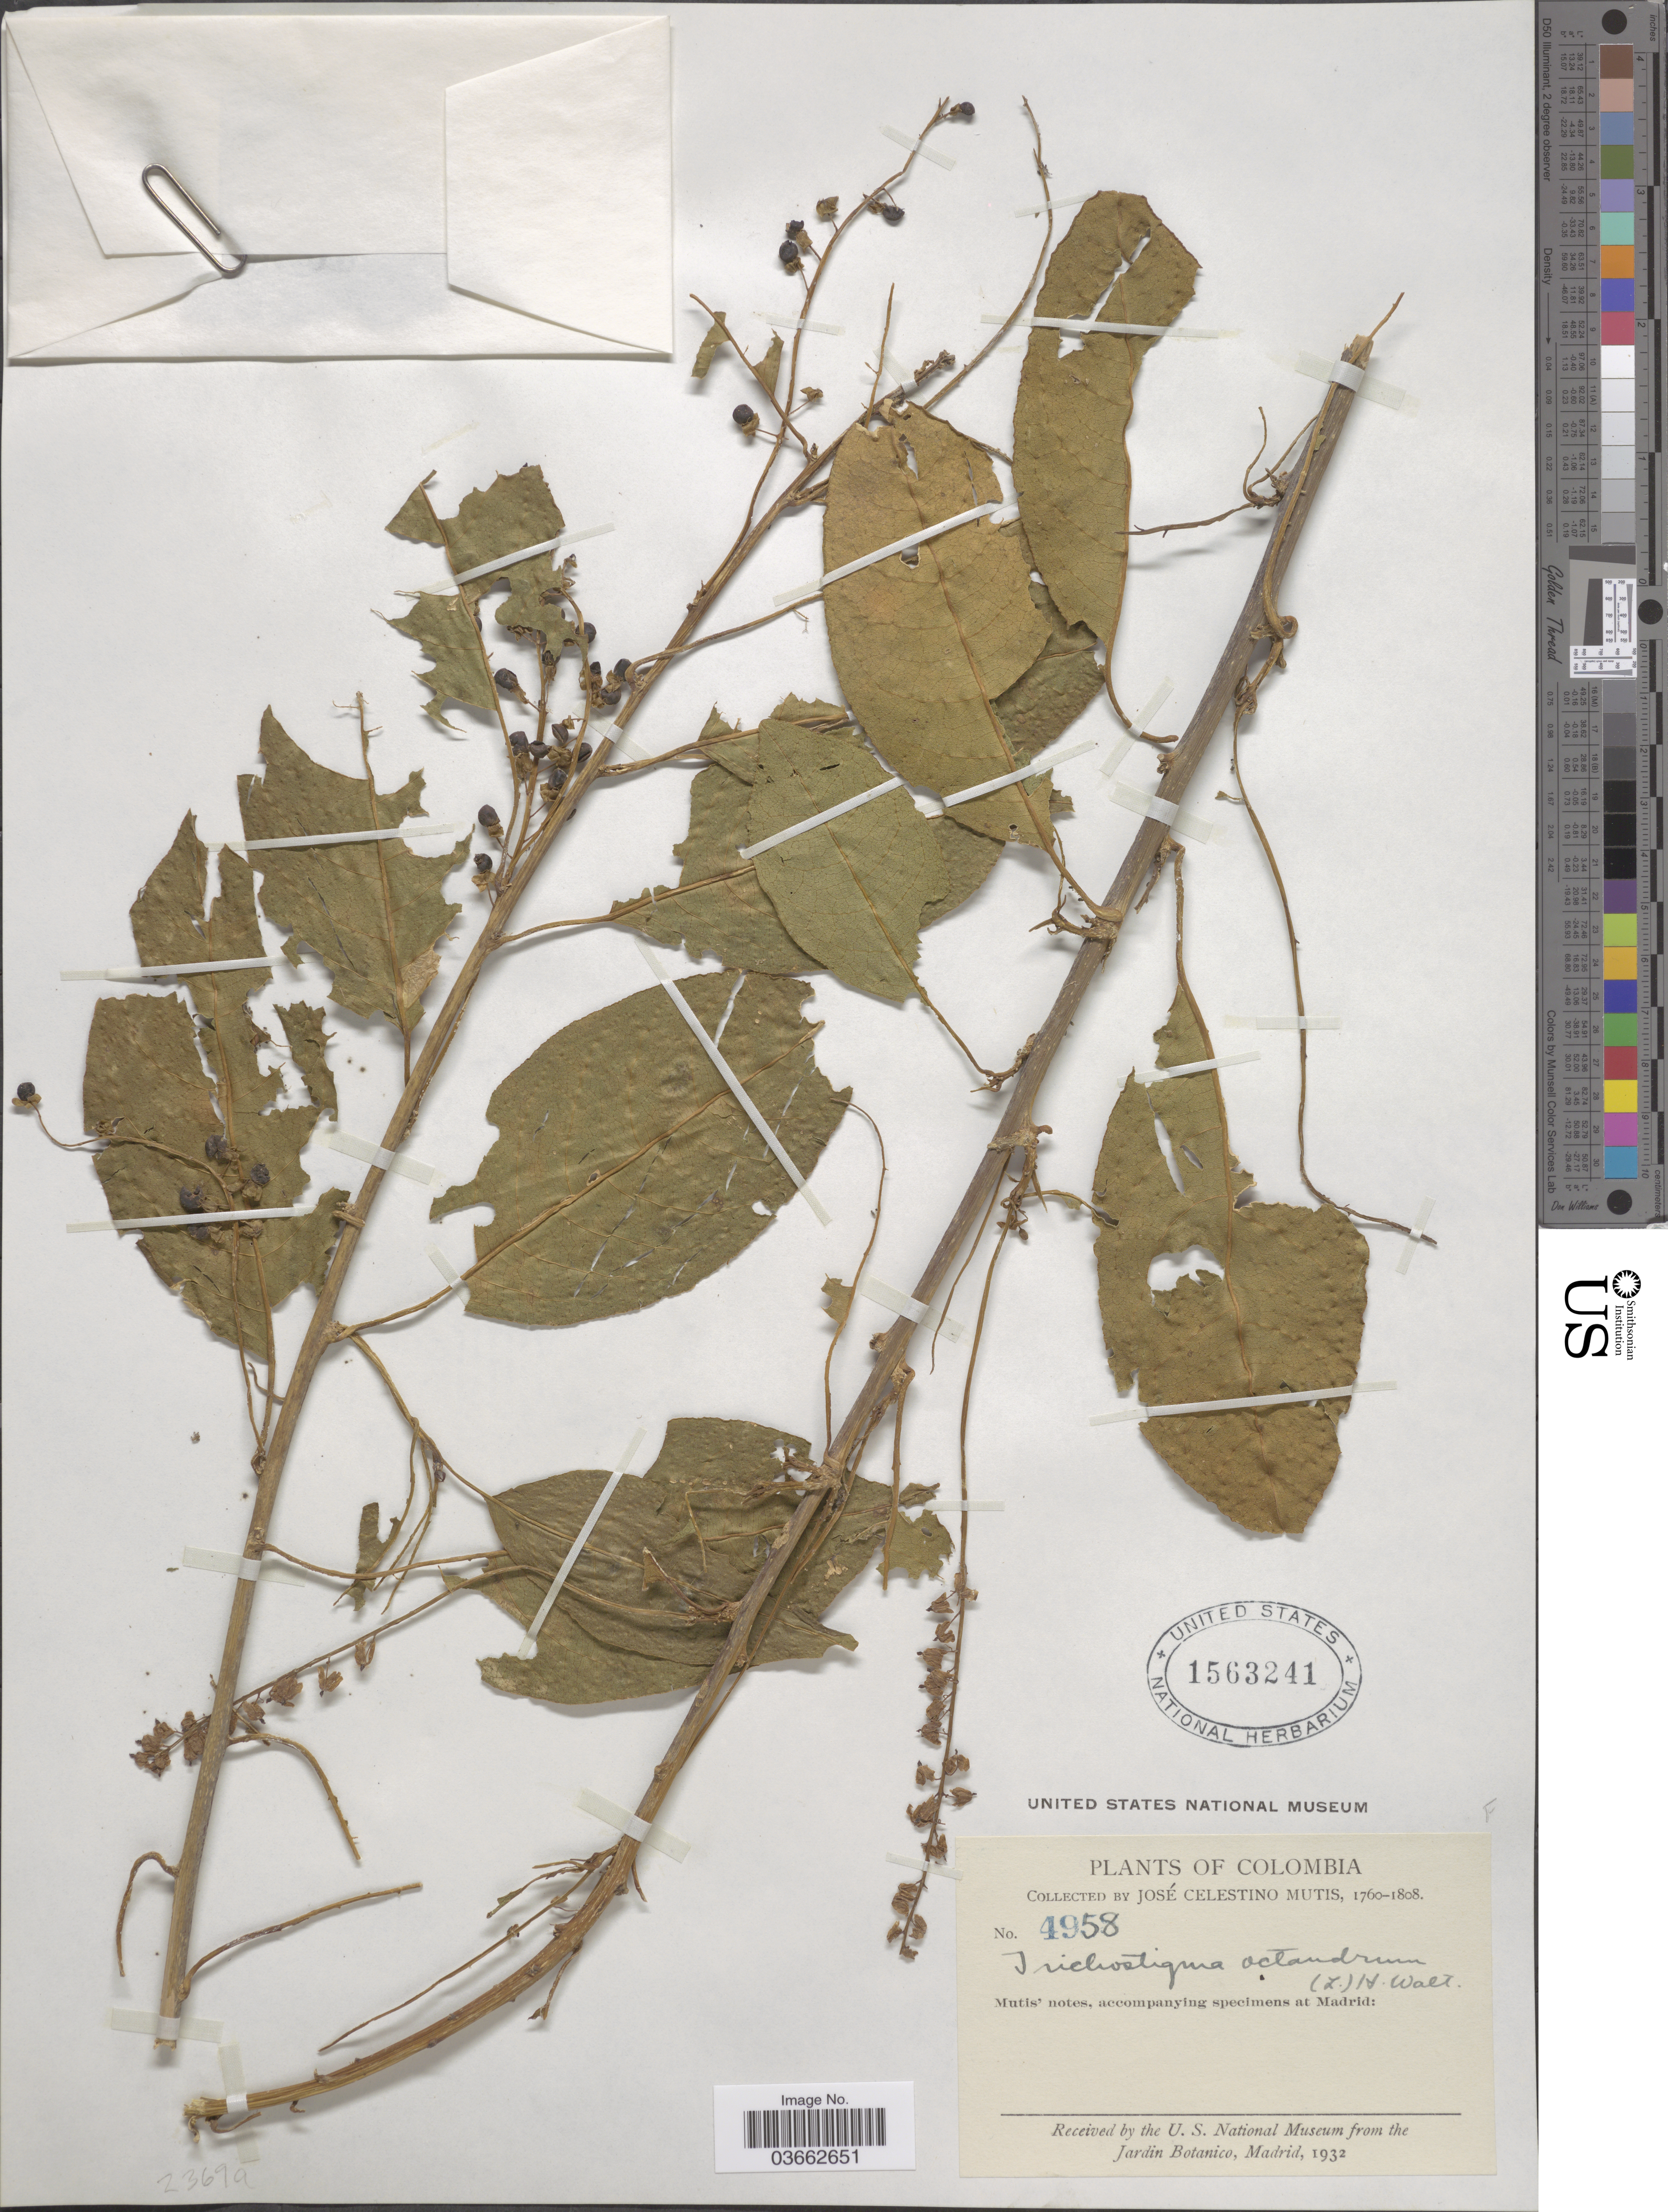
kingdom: Plantae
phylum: Tracheophyta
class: Magnoliopsida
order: Caryophyllales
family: Phytolaccaceae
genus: Trichostigma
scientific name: Trichostigma octandrum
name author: (L.) H. Walter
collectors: J. C. B. Mutis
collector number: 4958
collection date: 1760/1808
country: Colombia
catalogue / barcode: US 1563241